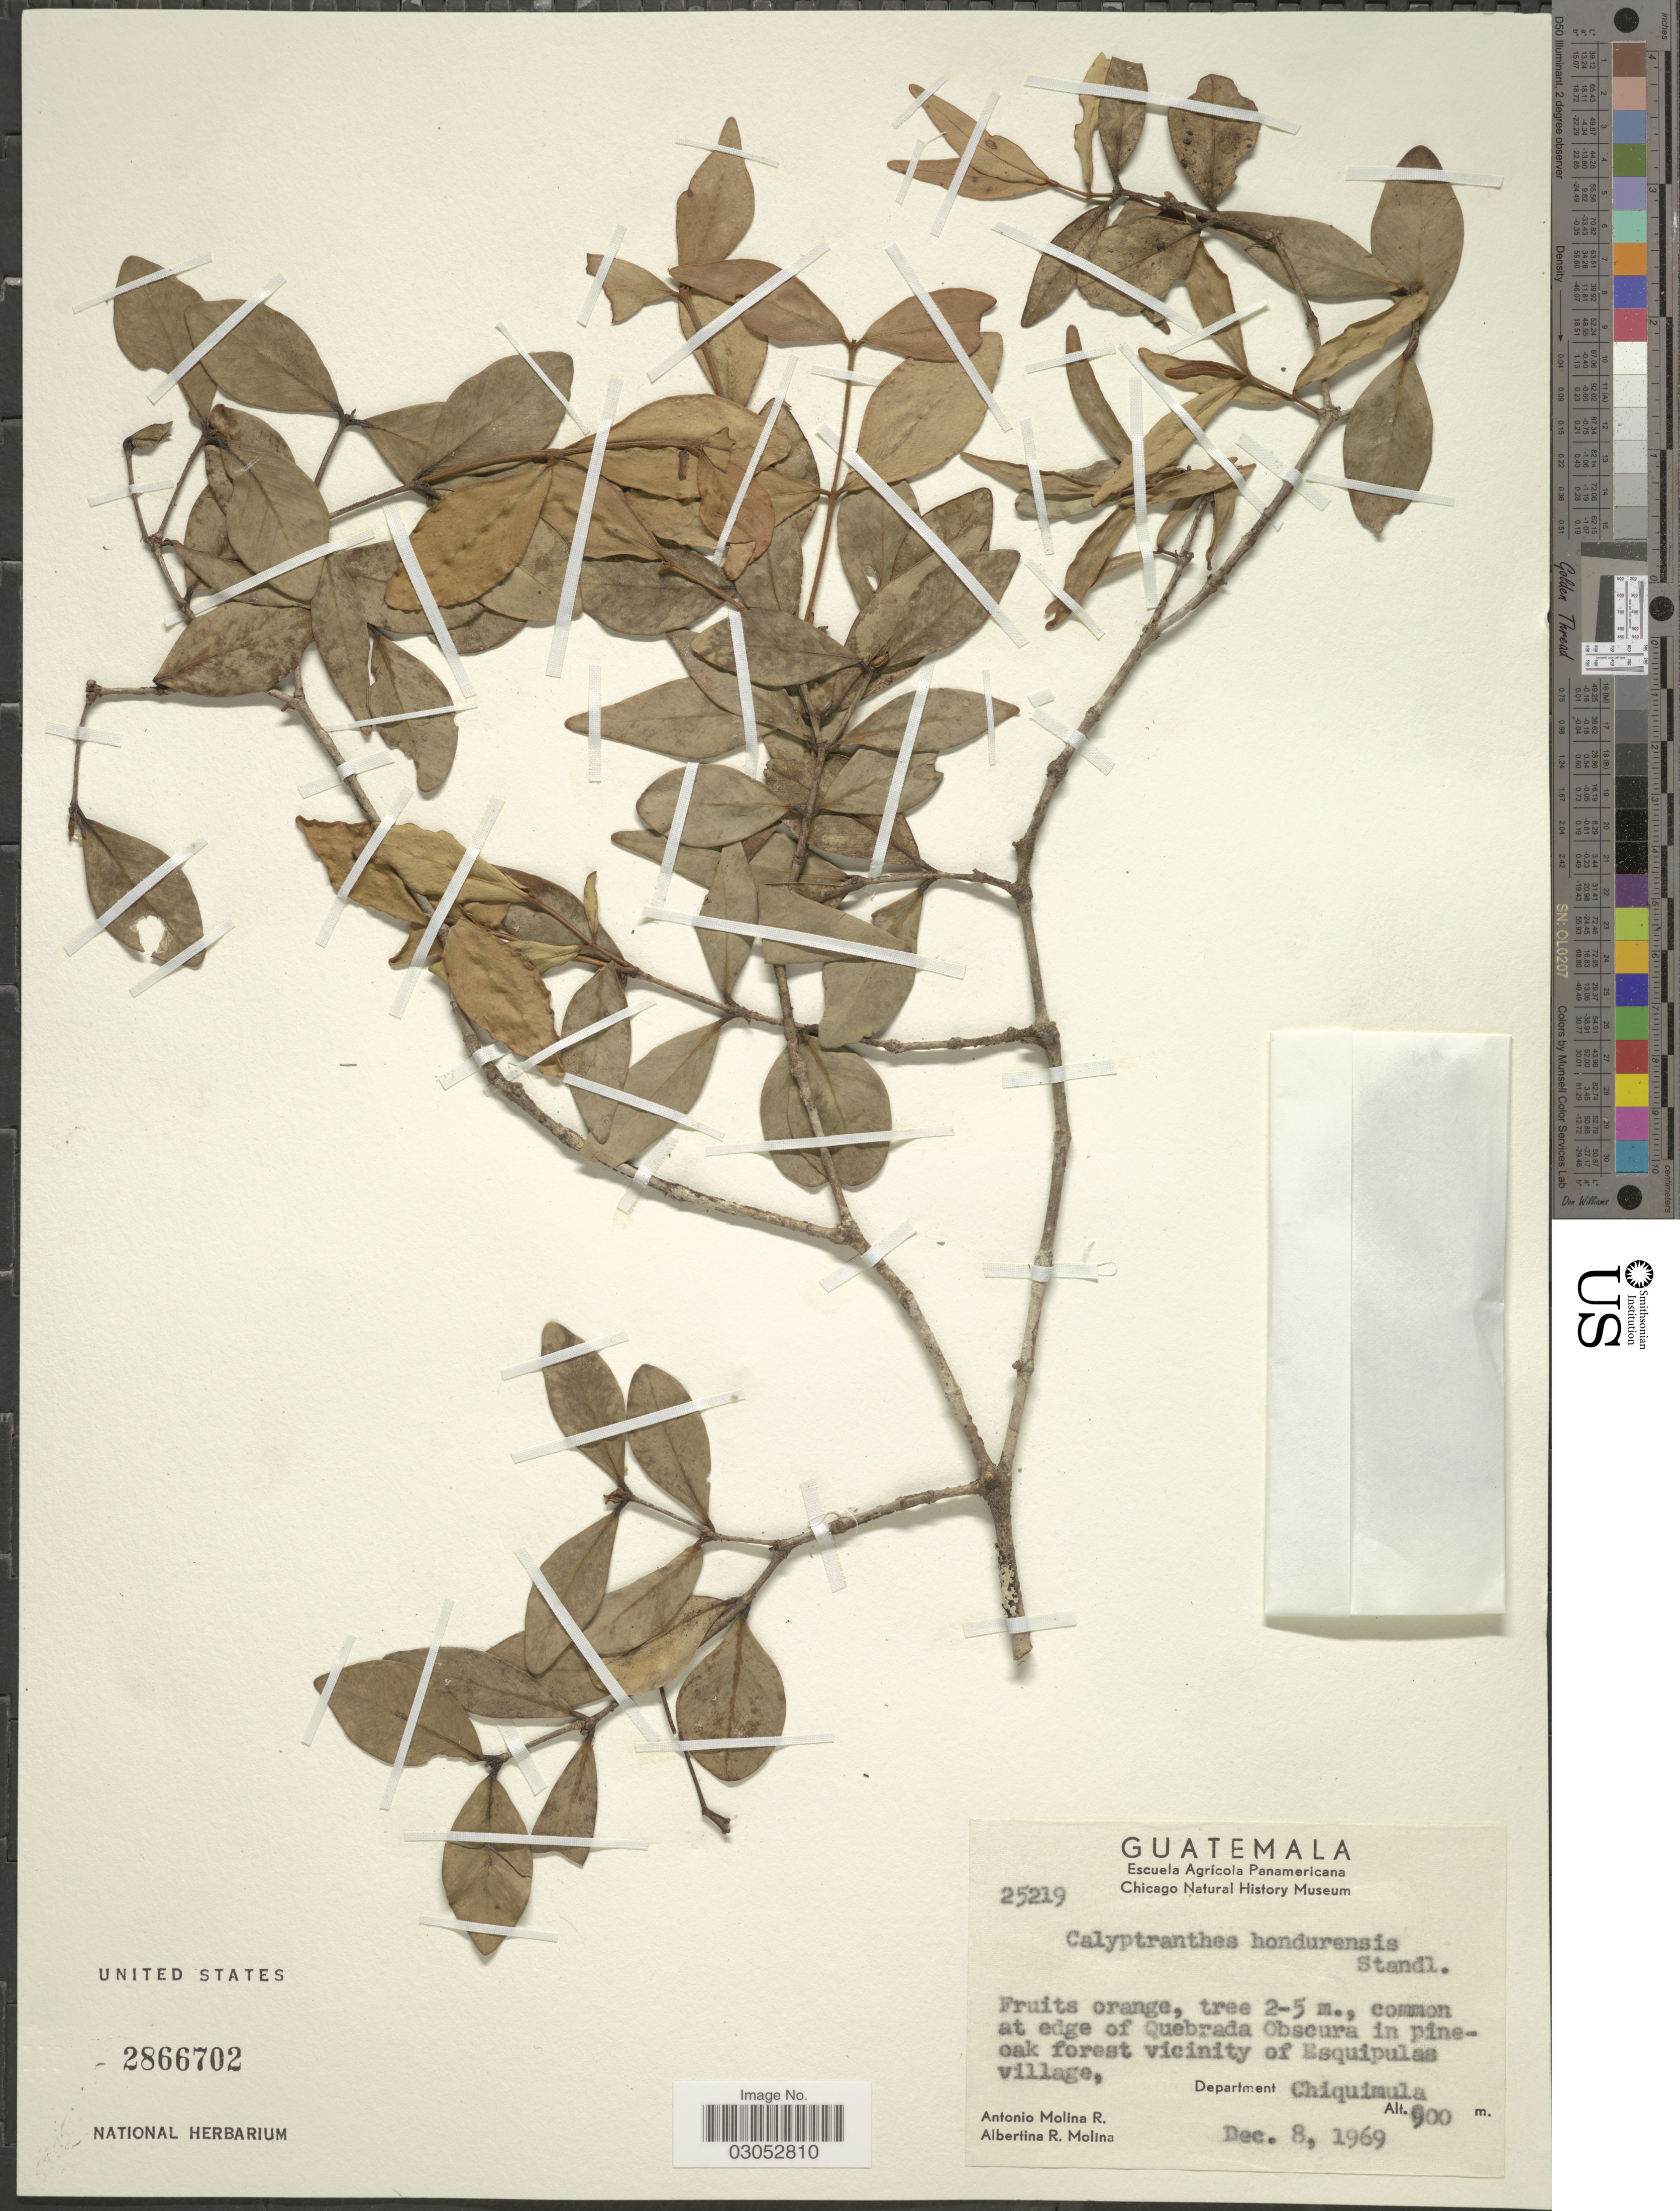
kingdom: Plantae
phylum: Tracheophyta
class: Magnoliopsida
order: Myrtales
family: Myrtaceae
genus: Myrcia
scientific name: Myrcia hondurensis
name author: (Standl.) A.R. Lourenço & Sánchez-Cháv.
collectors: A. Molina R. & A. R. Molina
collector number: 25219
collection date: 1969-12-08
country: Guatemala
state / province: Chiquimula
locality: Common at edge of Quebrada Obscura in pine-oak forest vicinity of Esquipulas village, Department Chiquimula.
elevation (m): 900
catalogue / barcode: US 2866702